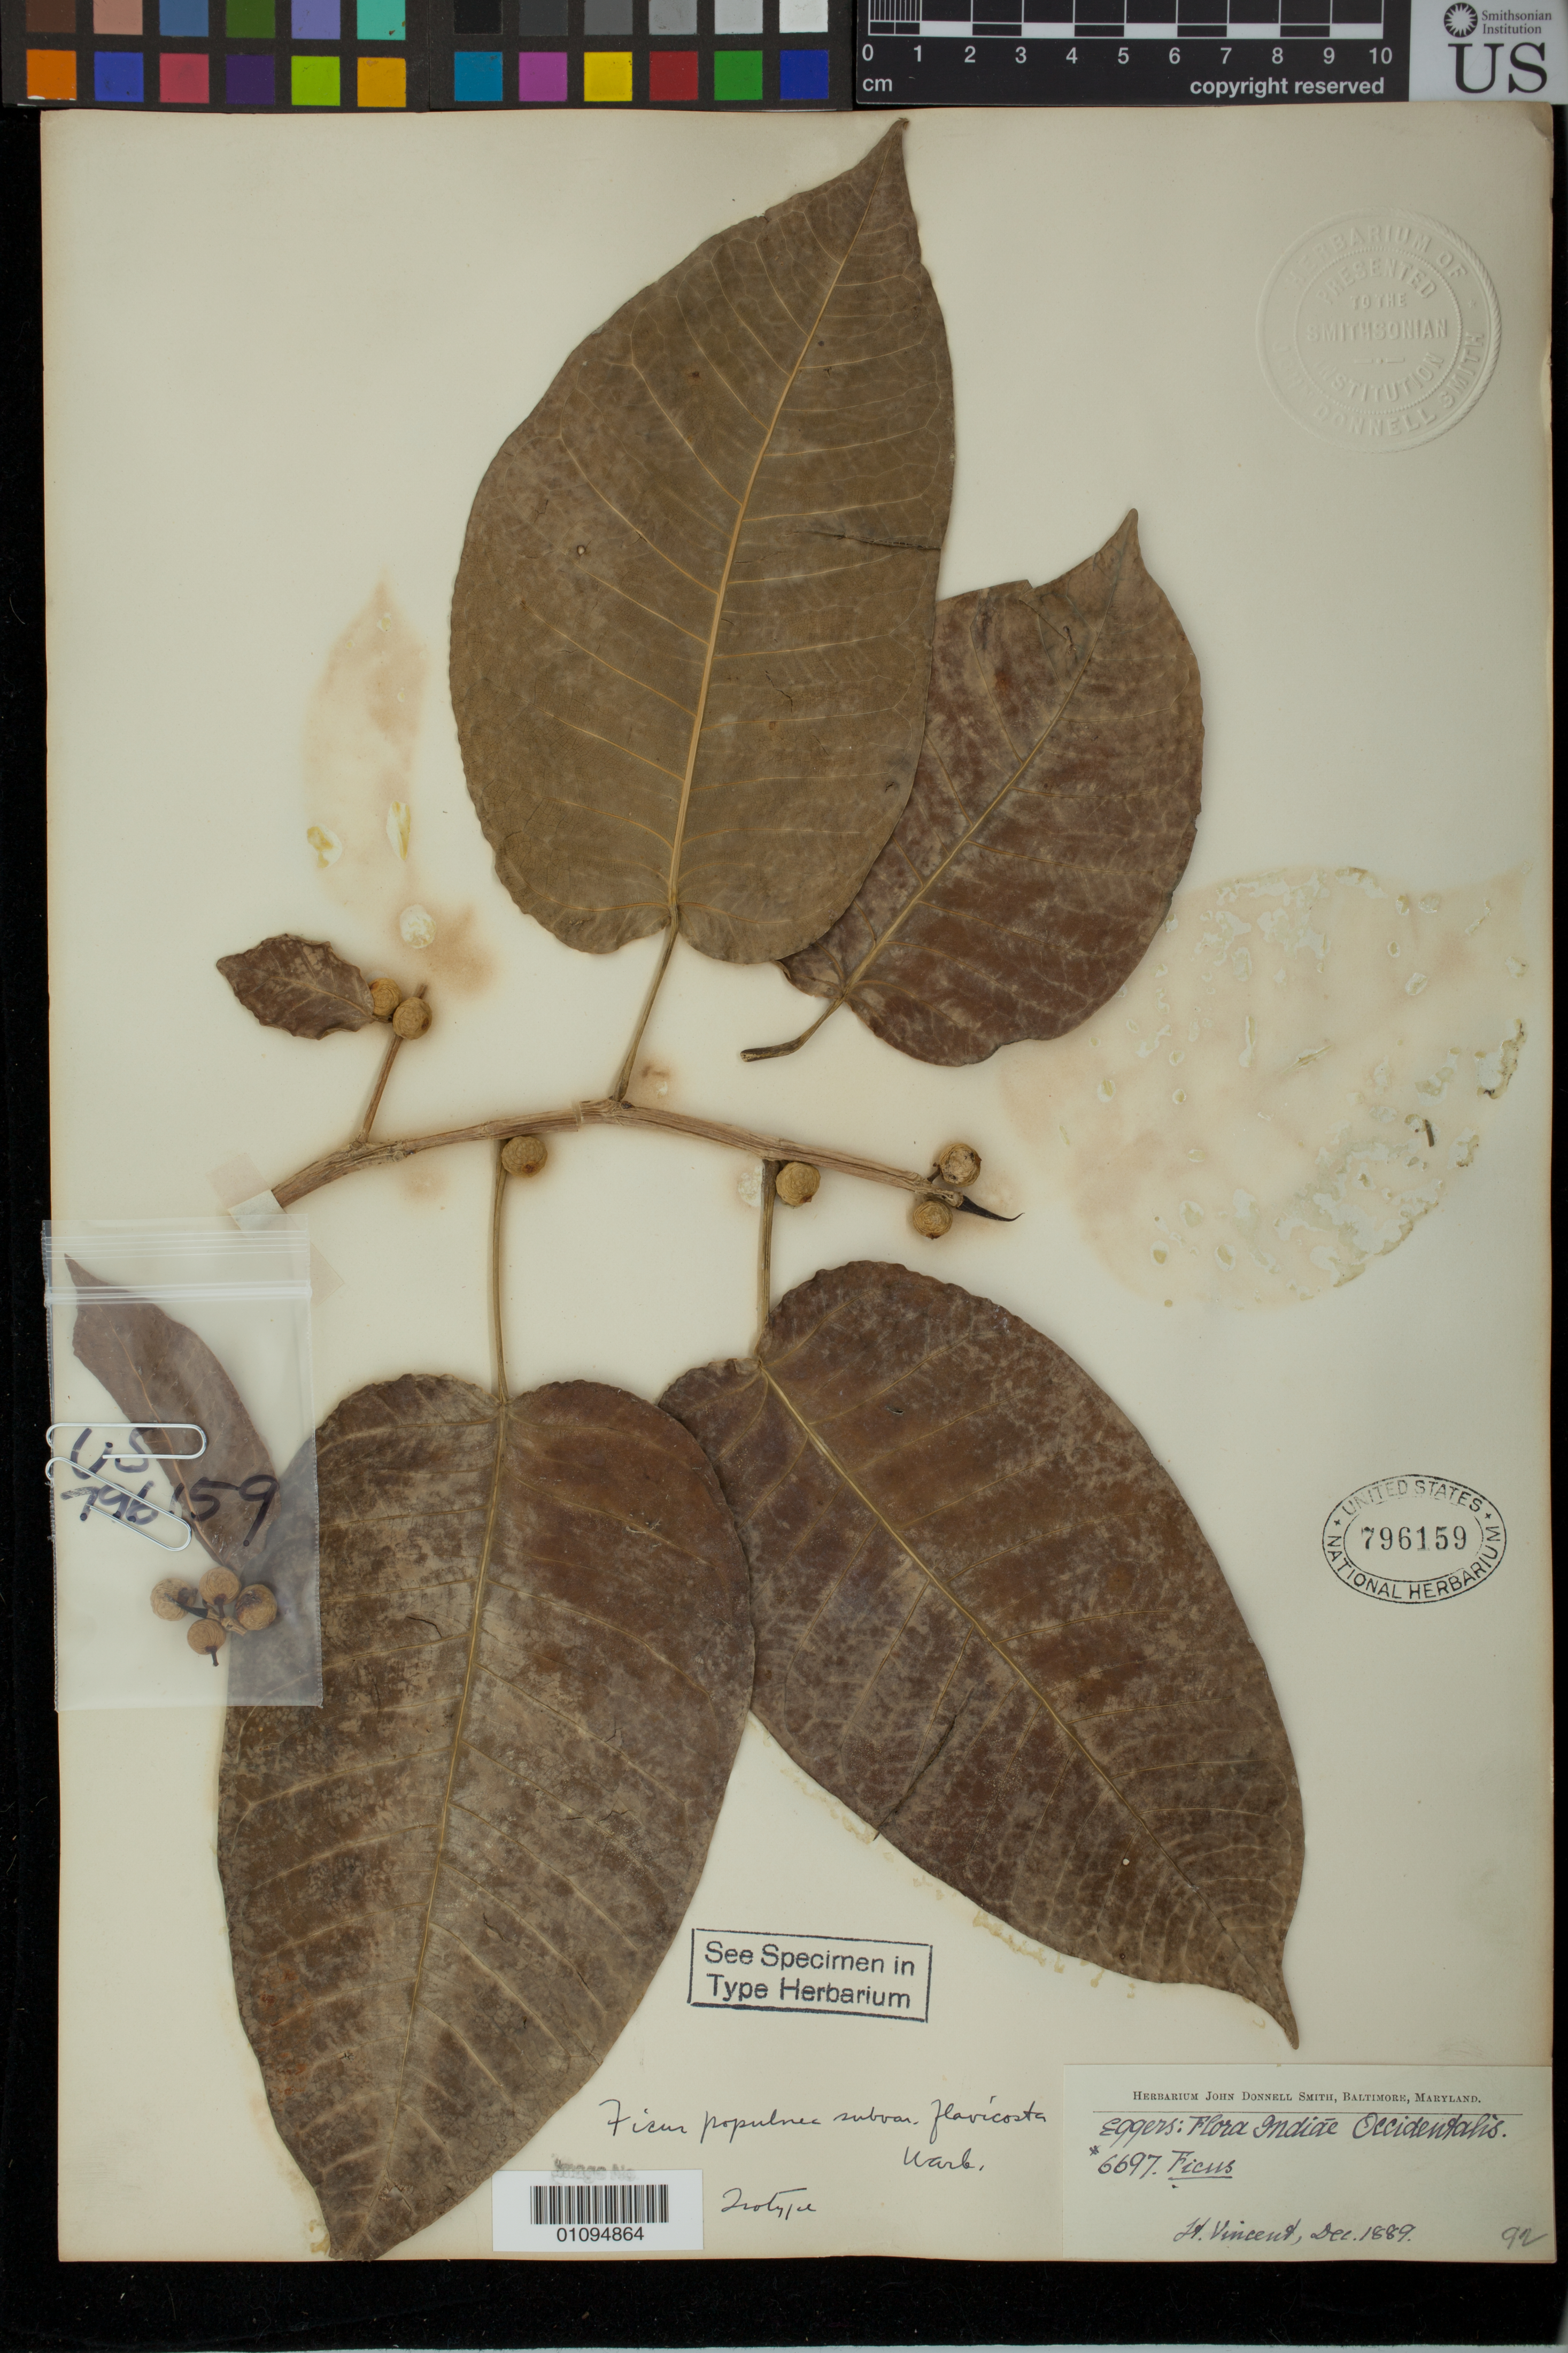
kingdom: Plantae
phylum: Tracheophyta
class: Magnoliopsida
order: Rosales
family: Moraceae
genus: Ficus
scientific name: Ficus populnea subvar. flavicosta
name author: Warb. in Urb.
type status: Syntype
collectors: H. F. A. von Eggers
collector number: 6697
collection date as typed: Dec 1889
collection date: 1889-12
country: St. Vincent - Grenadines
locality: St. Andrews.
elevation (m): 549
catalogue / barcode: US 796159